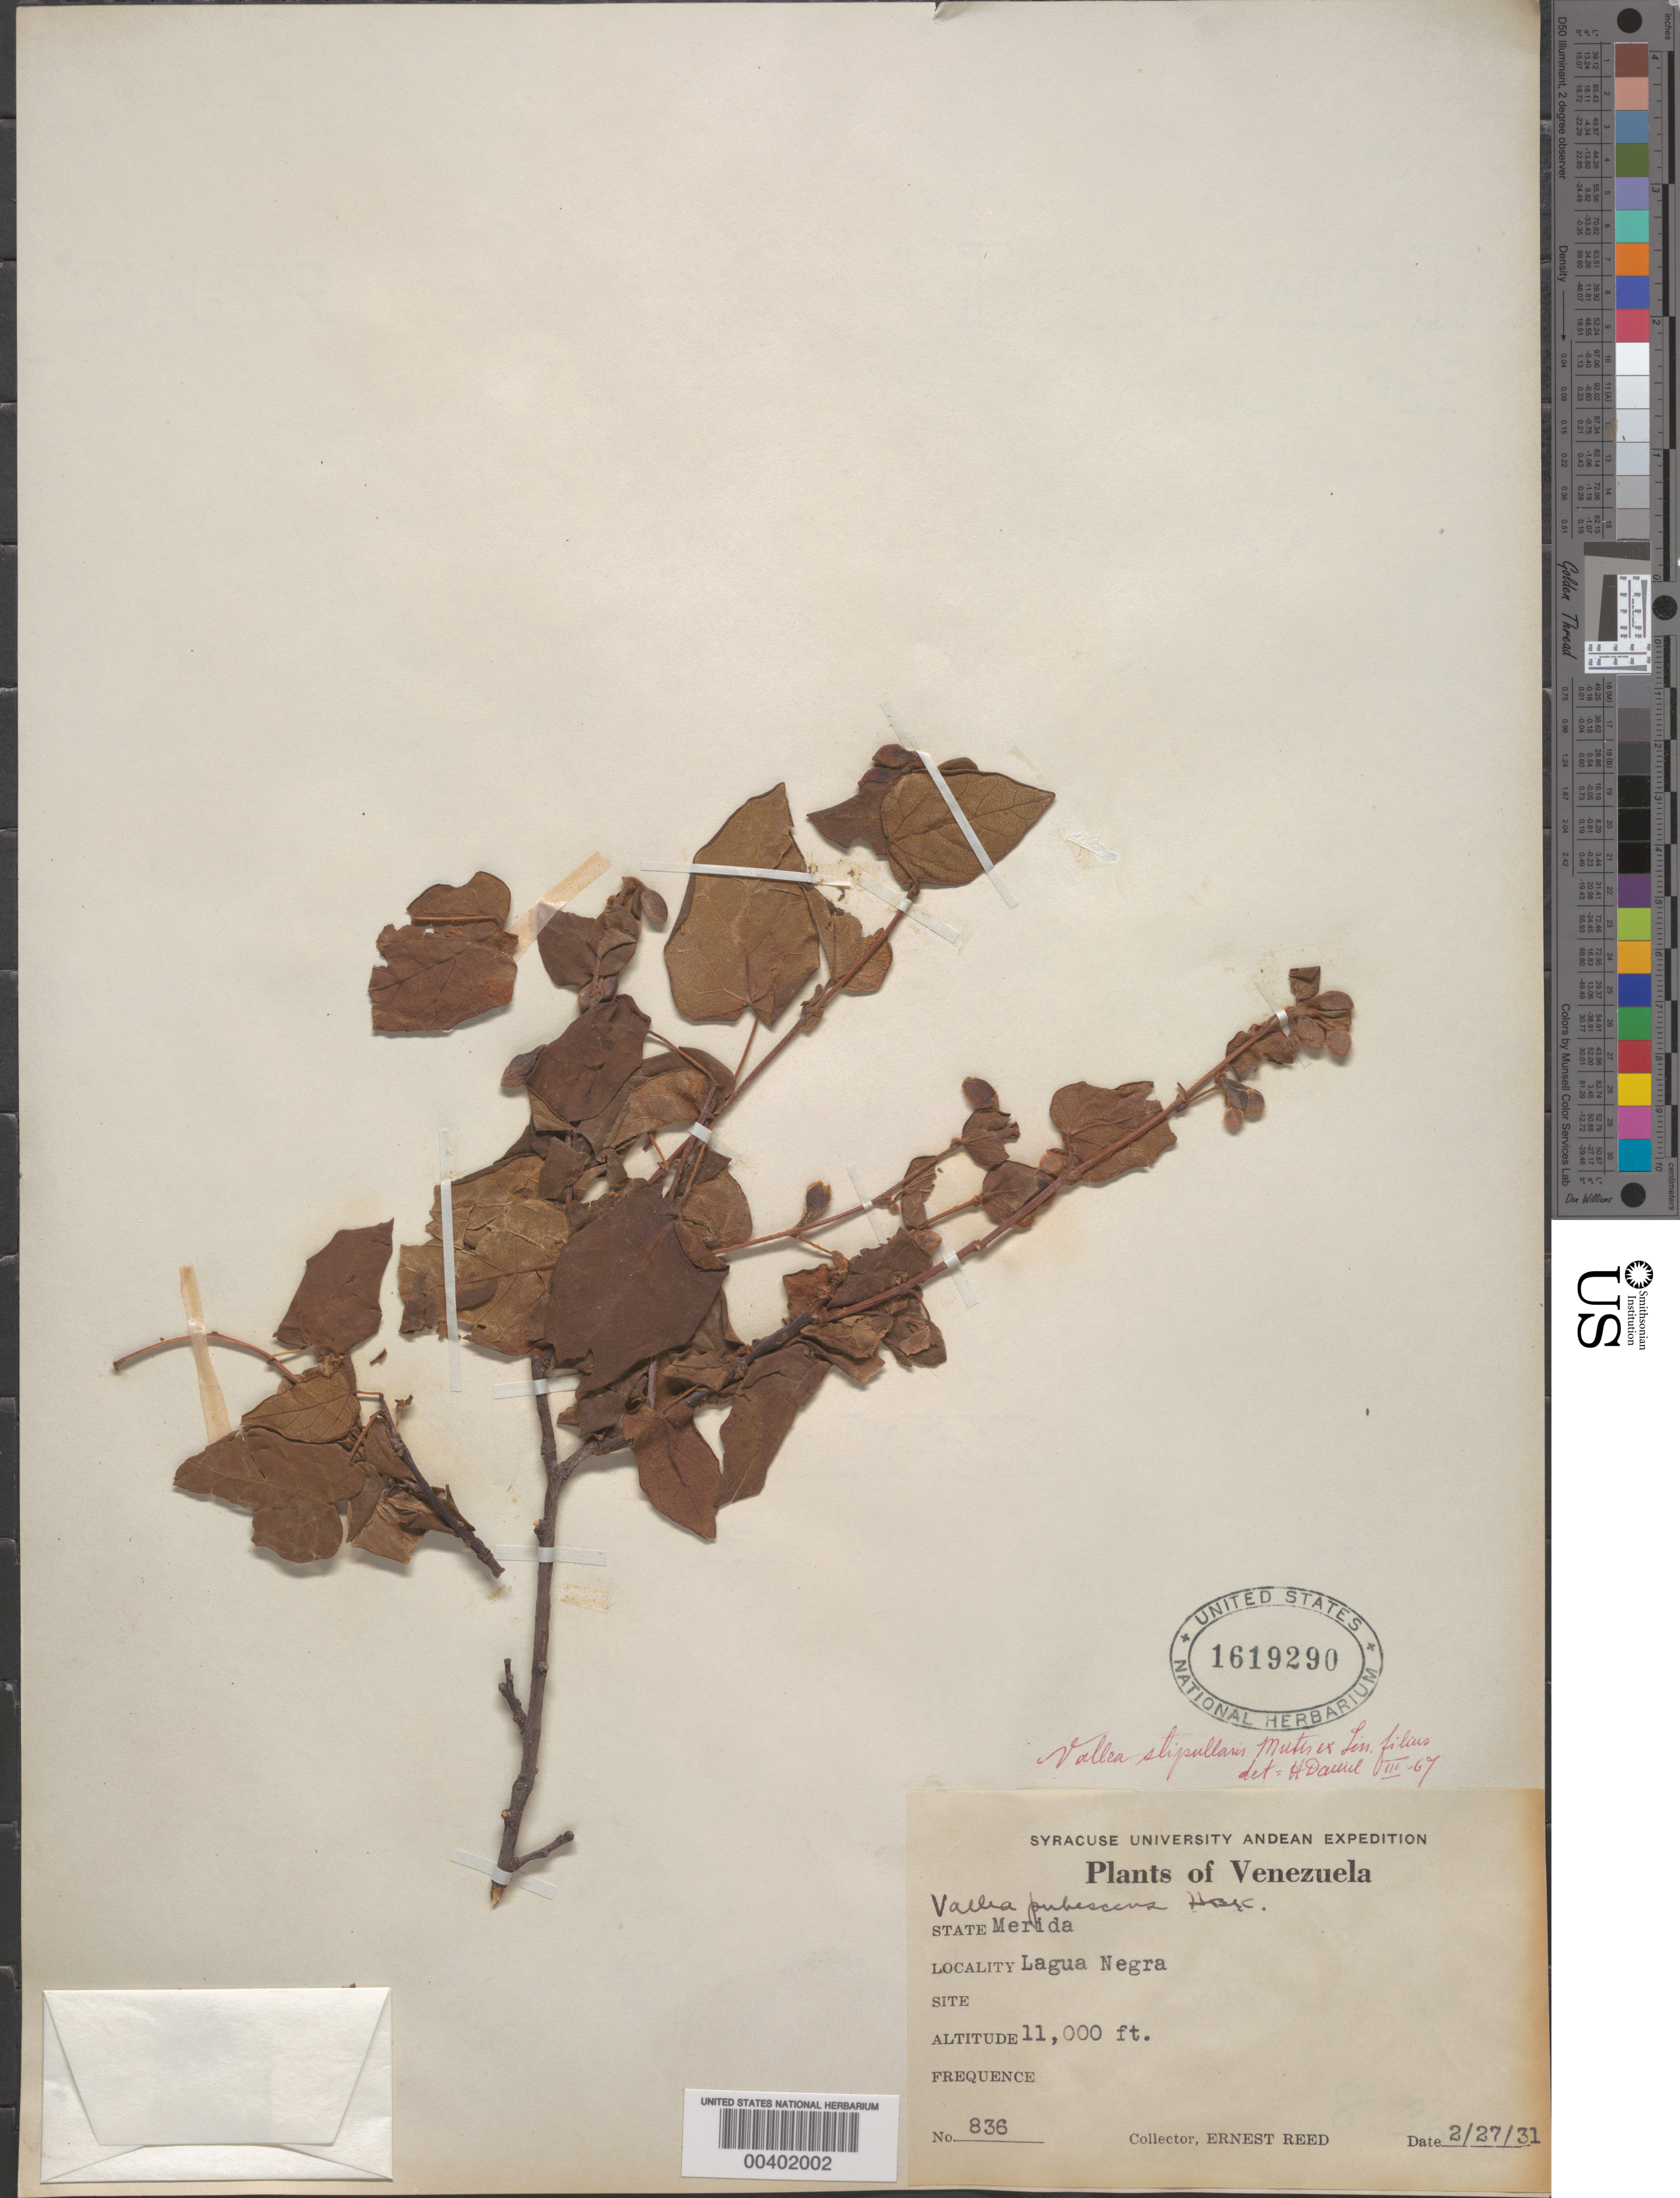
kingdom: Plantae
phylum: Tracheophyta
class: Magnoliopsida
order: Oxalidales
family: Elaeocarpaceae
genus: Vallea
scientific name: Vallea stipularis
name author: L. f.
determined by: David, H.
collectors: E. Reed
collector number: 836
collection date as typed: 27 Feb 1931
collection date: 1931-02-27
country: Venezuela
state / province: Mérida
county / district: Rangel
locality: Laguna Negra Negra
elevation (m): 3353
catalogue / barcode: US 1619290